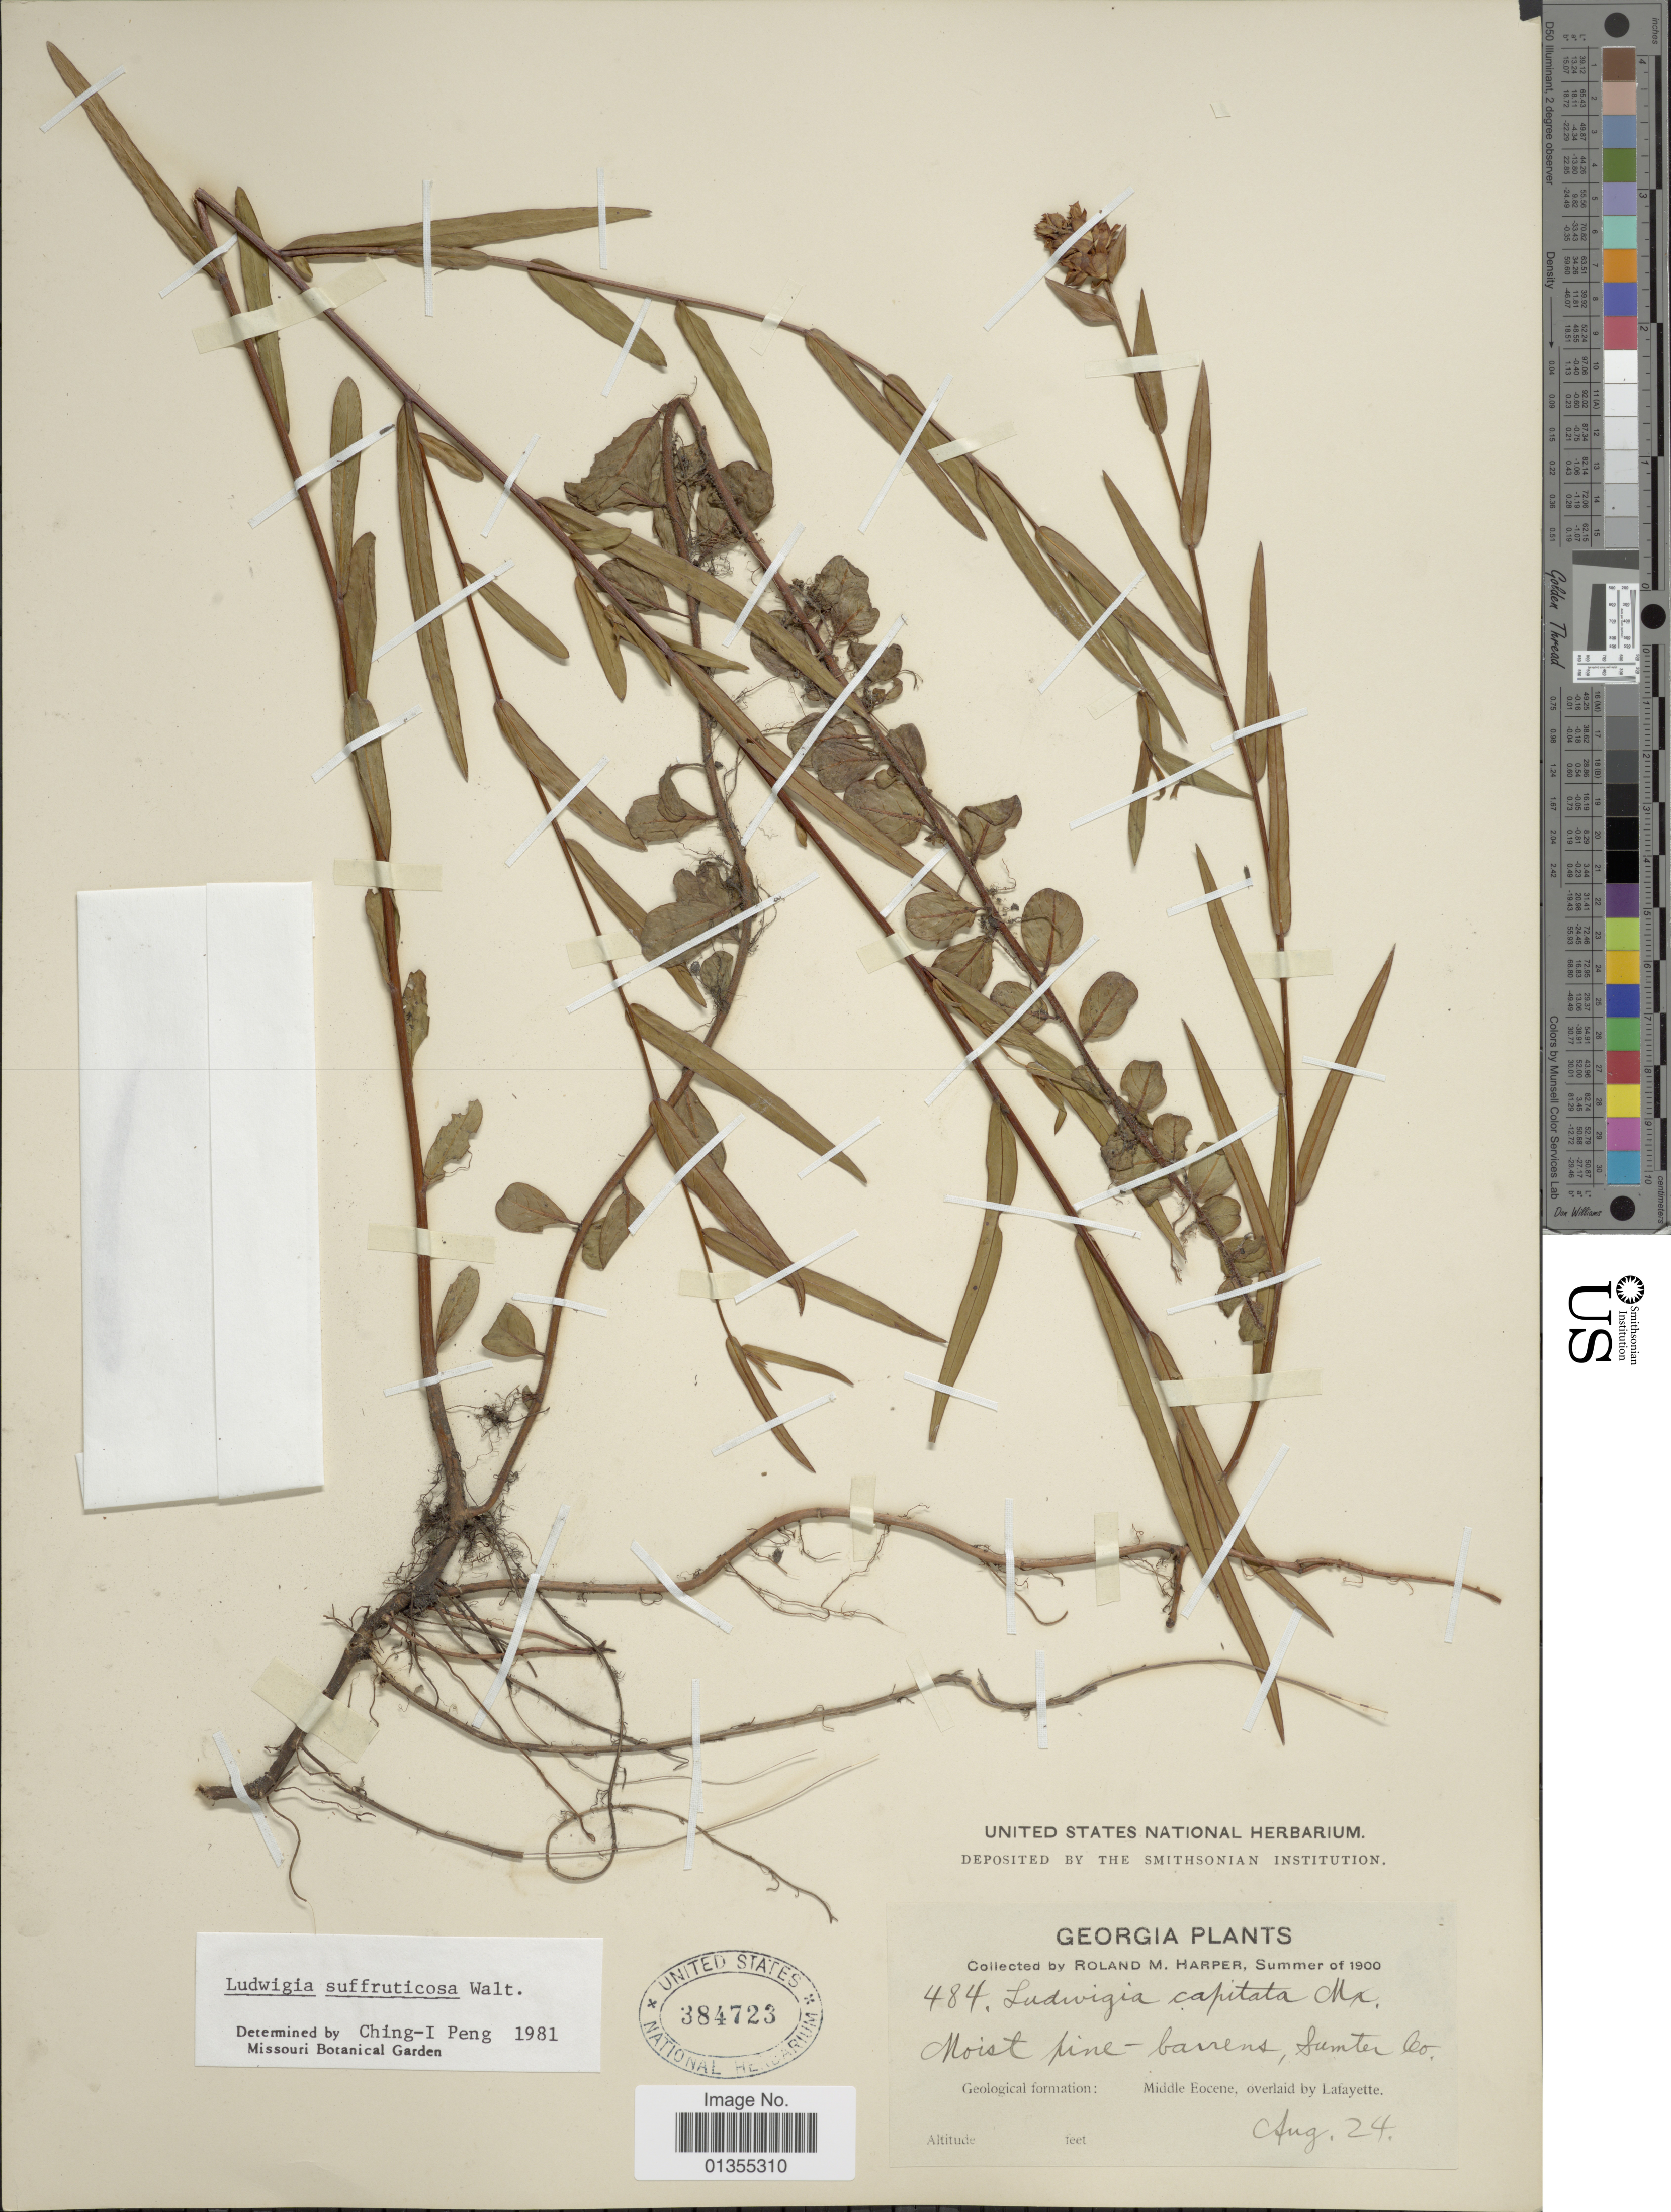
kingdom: Plantae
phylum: Tracheophyta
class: Magnoliopsida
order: Myrtales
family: Onagraceae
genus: Ludwigia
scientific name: Ludwigia suffruticosa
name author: Walter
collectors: R. M. Harper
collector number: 484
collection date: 1900-08-24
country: United States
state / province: Georgia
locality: Sumter Co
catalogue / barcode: US 384723